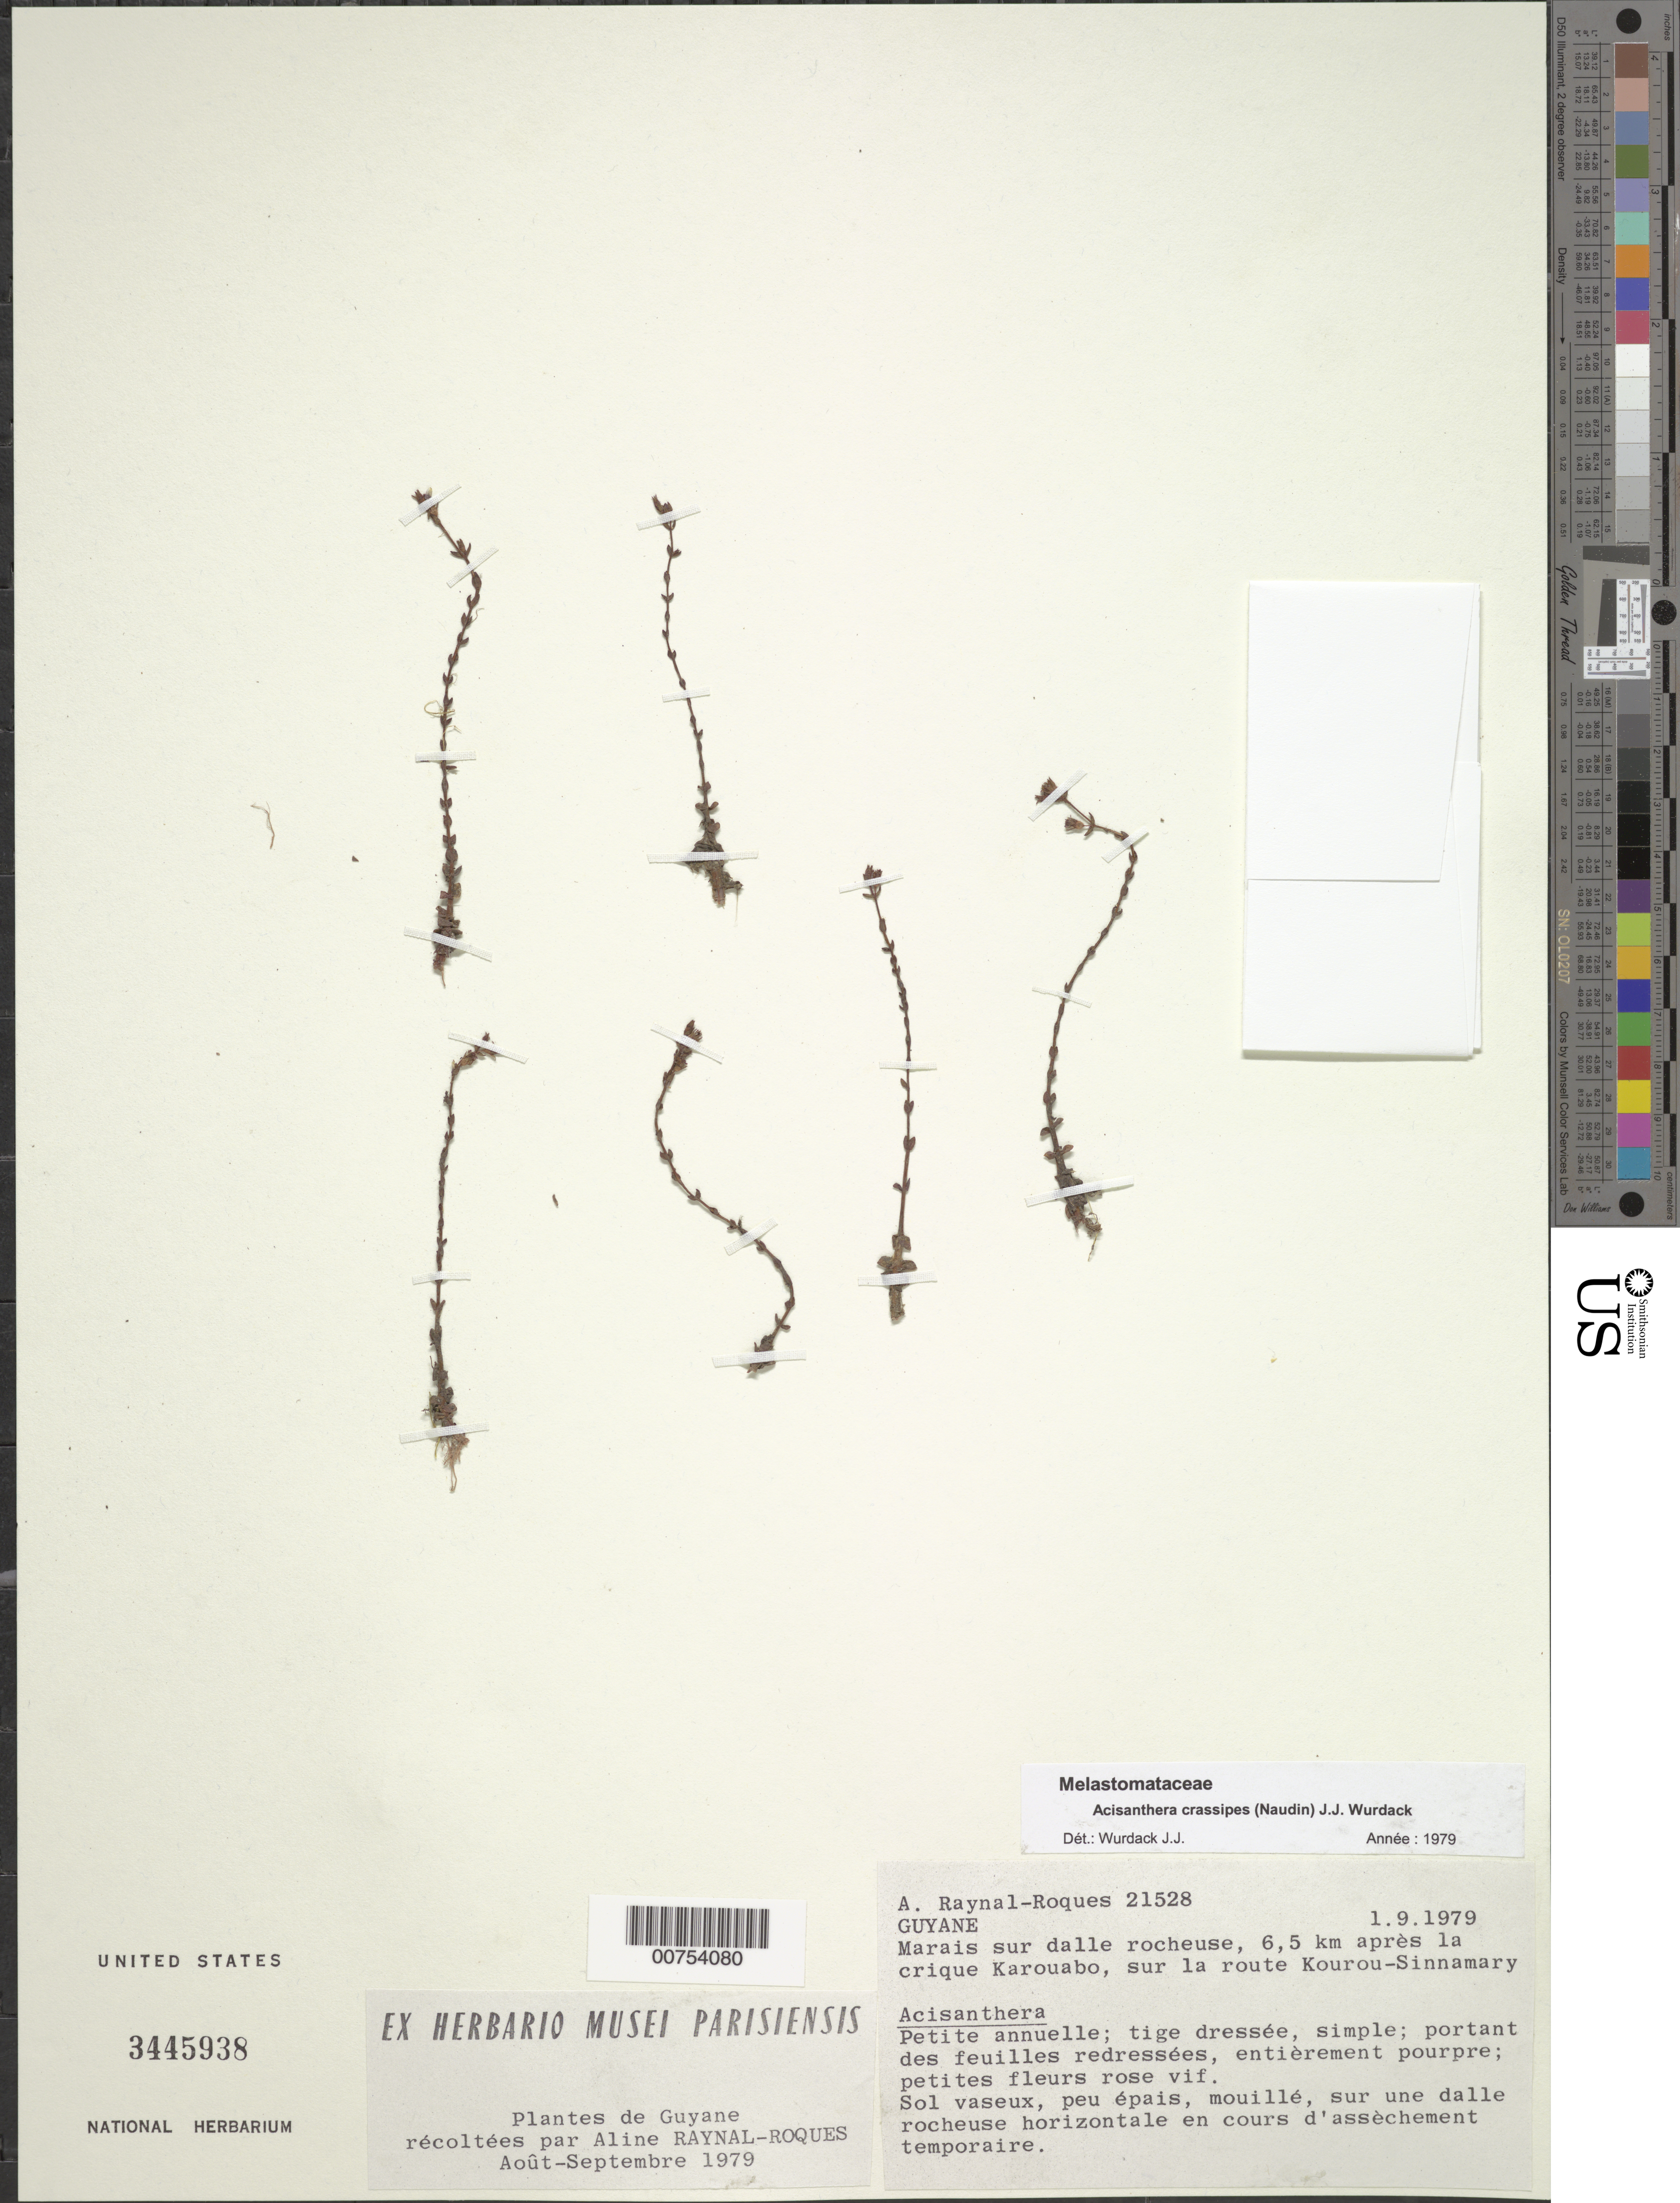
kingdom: Plantae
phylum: Tracheophyta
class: Magnoliopsida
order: Myrtales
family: Melastomataceae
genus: Noterophila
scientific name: Noterophila crassipes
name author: (Naudin) Kriebel & M.J. Rocha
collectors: A. M. Raynal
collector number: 21528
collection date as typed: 1-Sep-79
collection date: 1979-09-01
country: French Guiana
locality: Crique Karouabo, 6.5 km from, on Kourou-Sinnamary road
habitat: Marais sur dalle rocheuse; sol vaseux, peu epais, mouille, sur une dalle rocheuse horizontale en cours d'assechement temporaire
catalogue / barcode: US 3445938